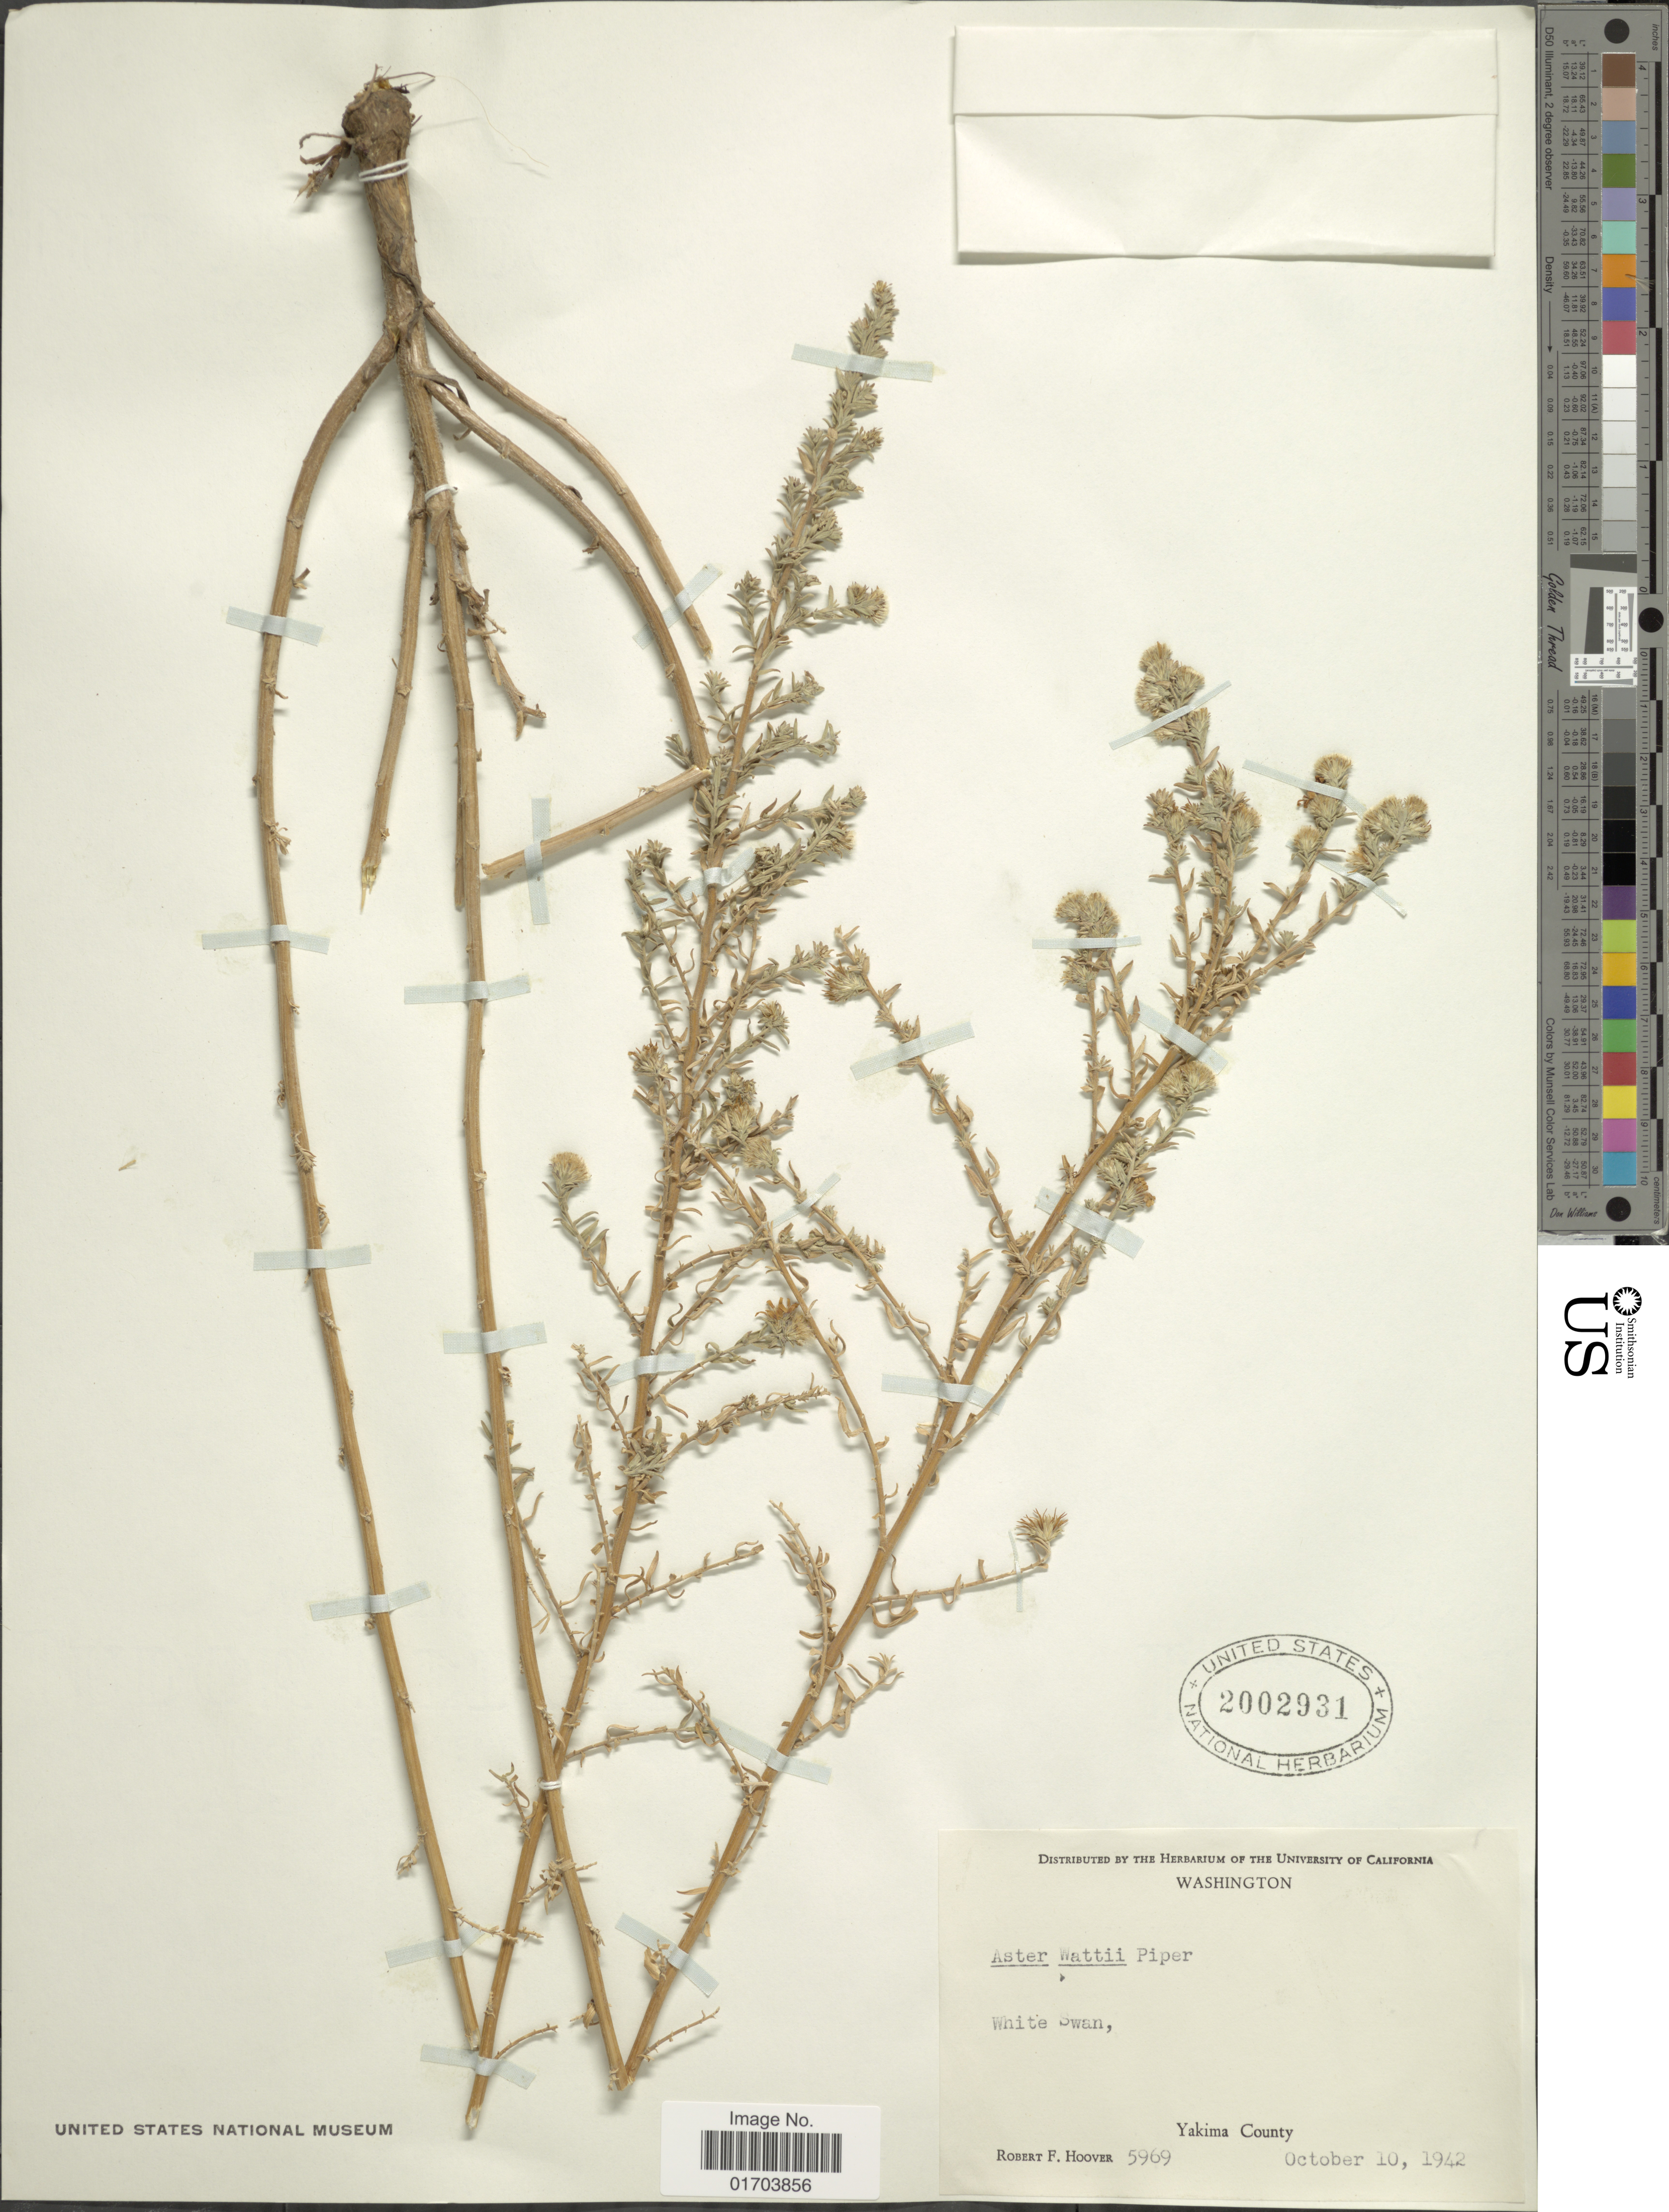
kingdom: Plantae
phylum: Tracheophyta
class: Magnoliopsida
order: Asterales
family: Asteraceae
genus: Aster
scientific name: Aster wattii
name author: Piper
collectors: R. F. Hoover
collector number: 5969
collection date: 1942-10-10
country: United States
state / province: Washington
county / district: Yakima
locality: White Swan, Yakima County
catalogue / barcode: US 2002931